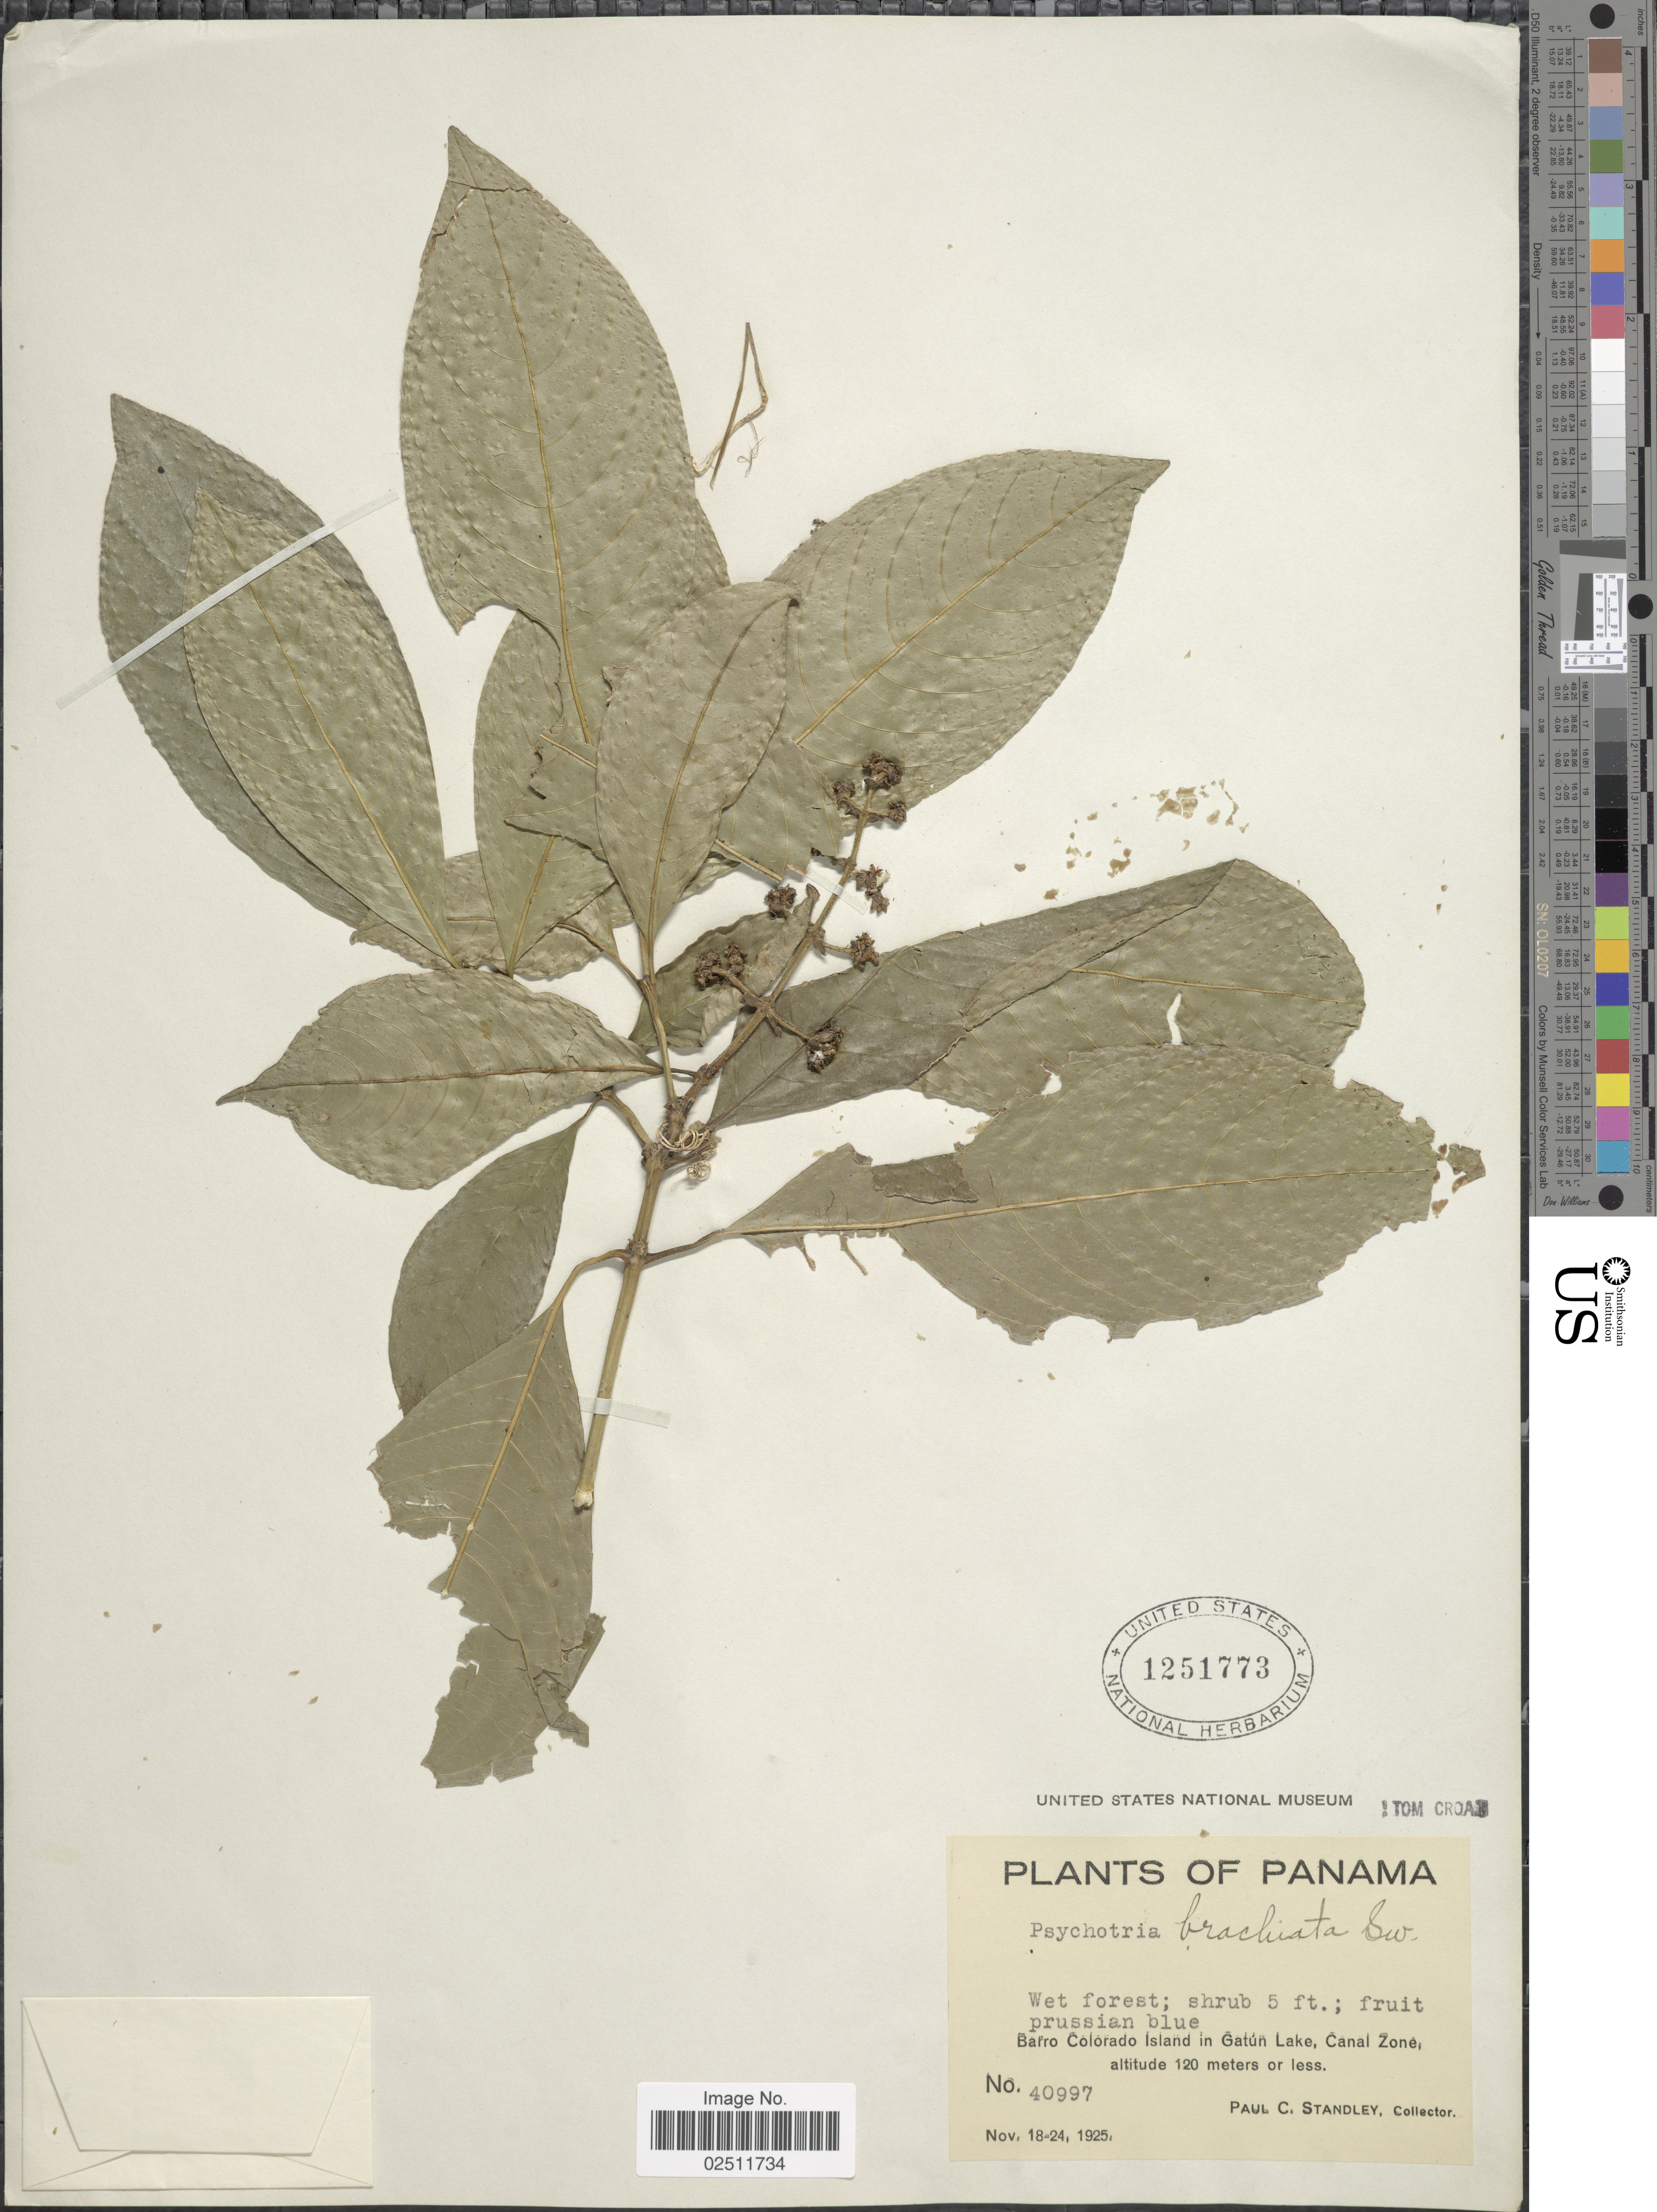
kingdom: Plantae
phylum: Tracheophyta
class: Magnoliopsida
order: Gentianales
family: Rubiaceae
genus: Psychotria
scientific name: Psychotria brachiata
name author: Sw.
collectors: P. C. Standley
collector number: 40997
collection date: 1925-11-18/1925-11-24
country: Panama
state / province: Panamá Oeste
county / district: Canal Zone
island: Barro Colorado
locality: Barro Colorado Island in Gatun Lake, Canal Zone.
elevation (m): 120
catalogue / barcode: US 1251773